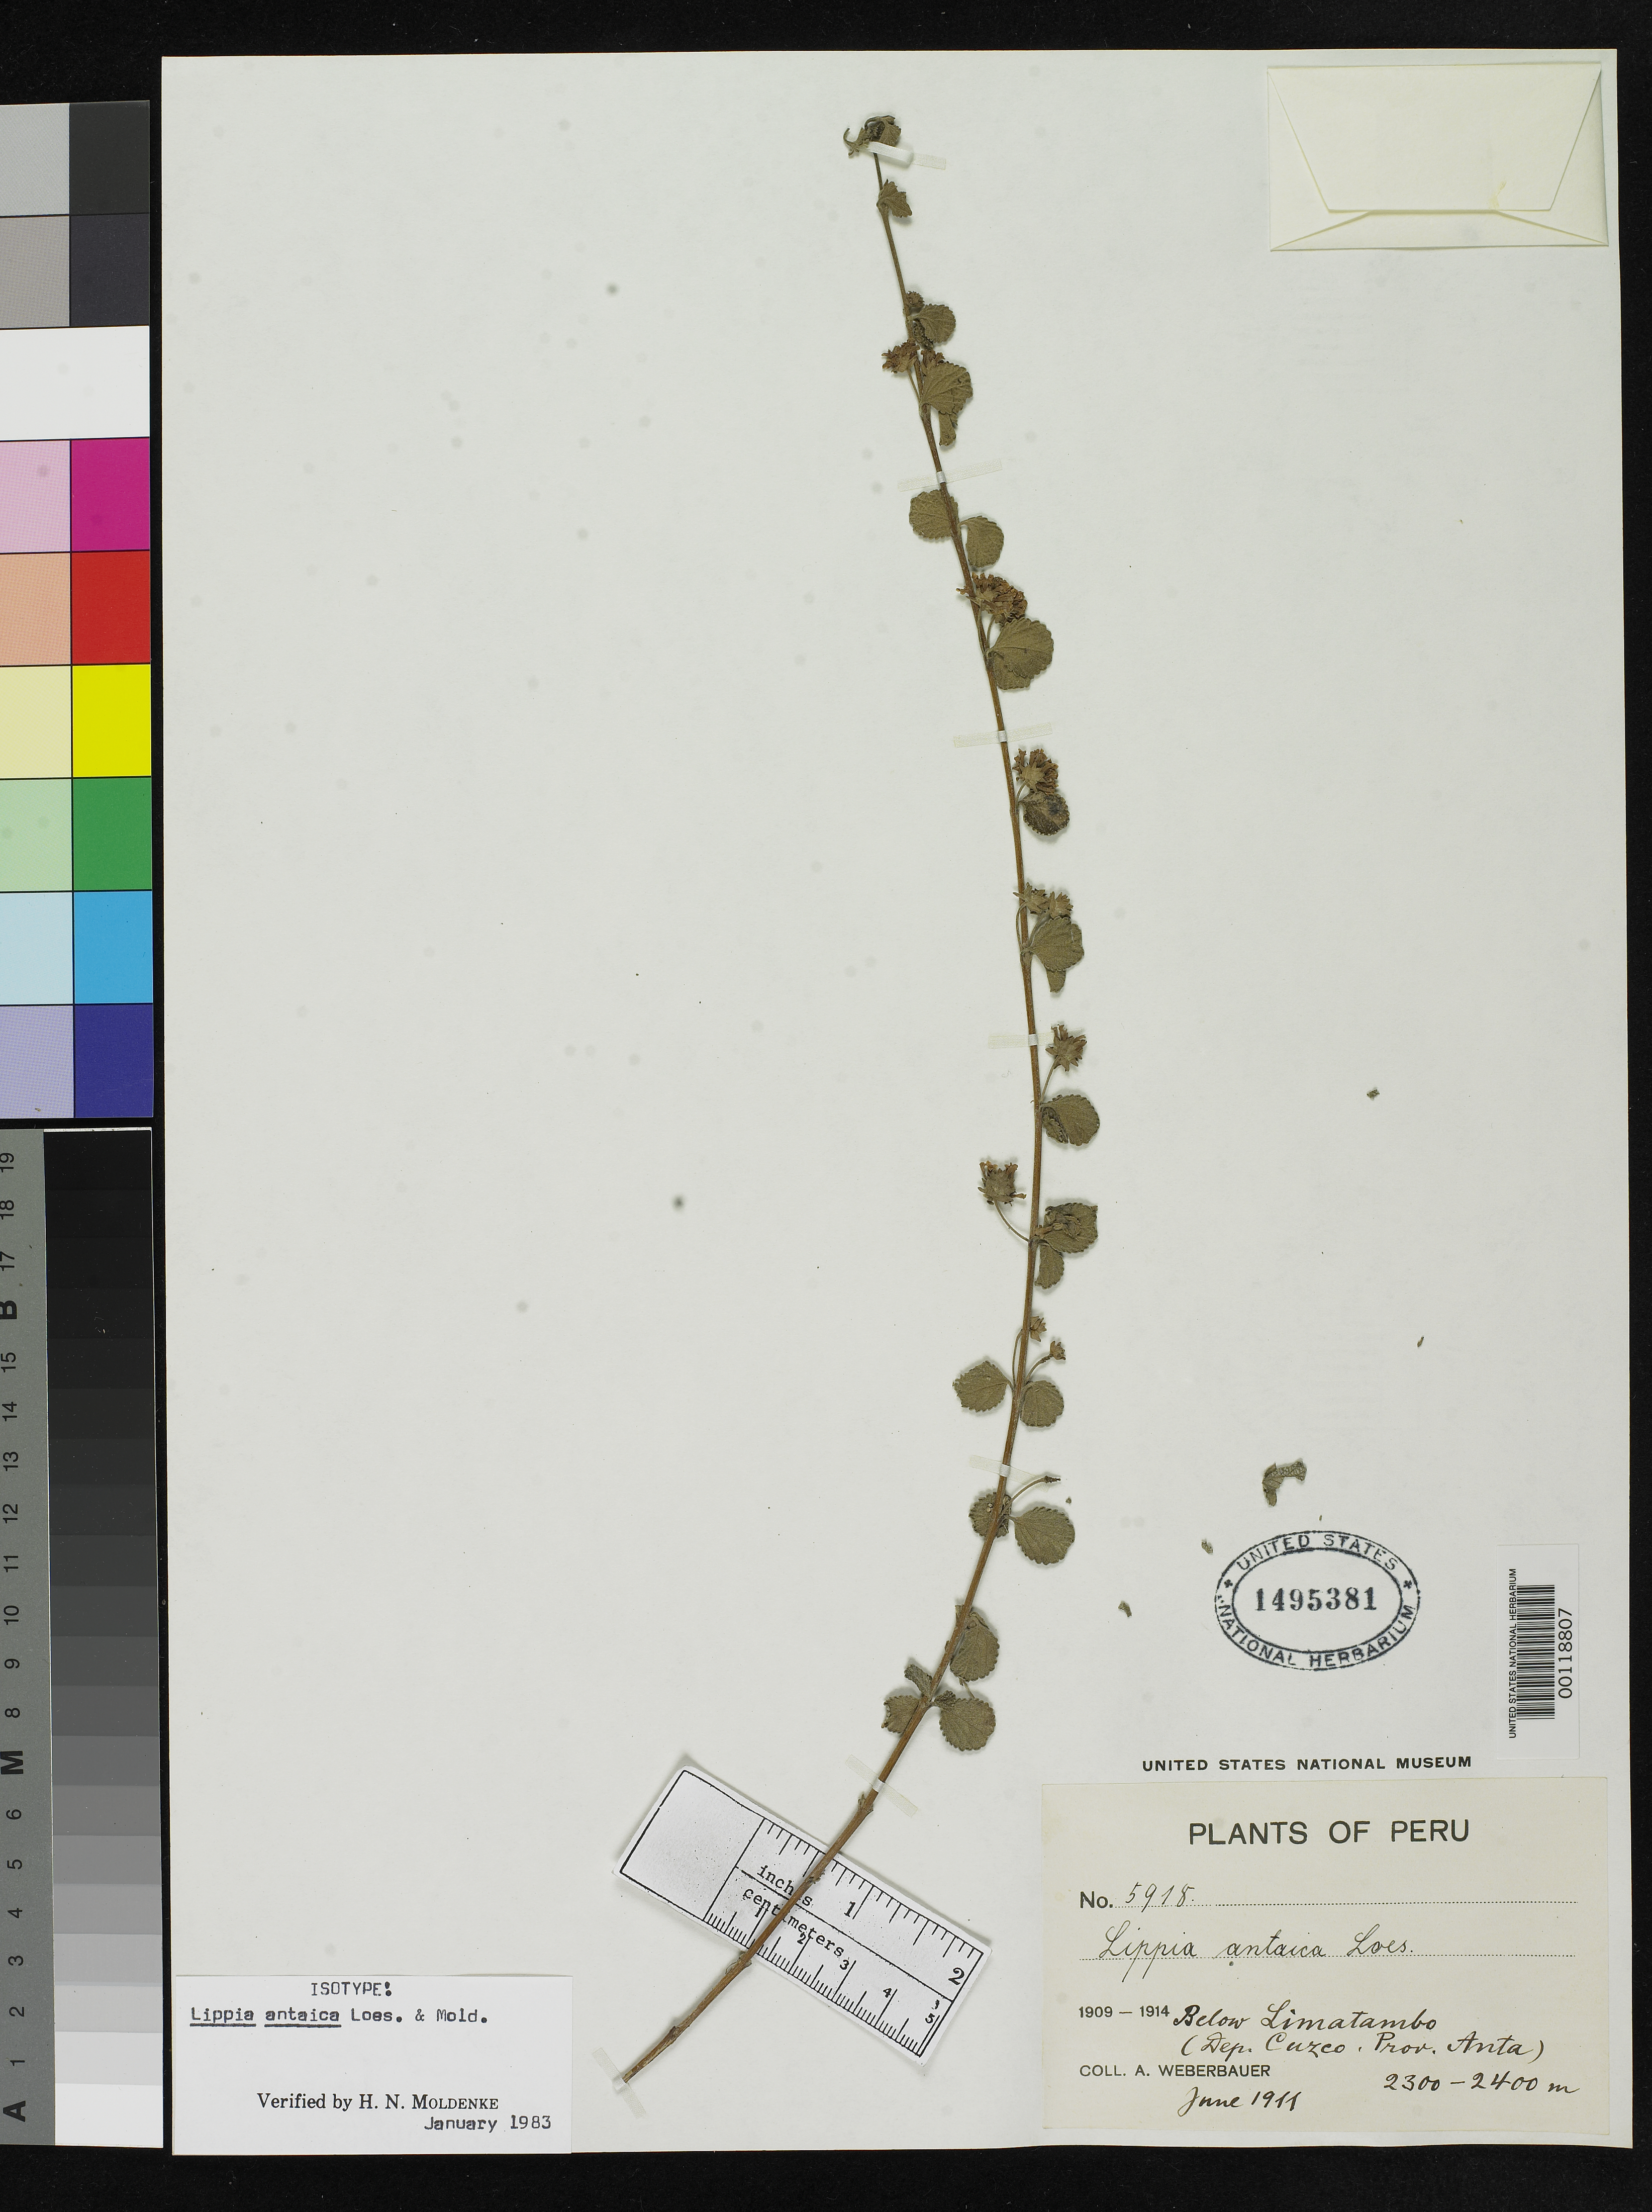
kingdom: Plantae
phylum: Tracheophyta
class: Magnoliopsida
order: Lamiales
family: Verbenaceae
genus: Lippia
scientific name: Lippia antaica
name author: Moldenke & Loes.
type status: Type Fragment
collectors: A. Weberbauer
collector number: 5918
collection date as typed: Jun 1911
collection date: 1911-06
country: Peru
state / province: Cusco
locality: Anta, below Limatanbo [?]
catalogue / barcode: US 1495381